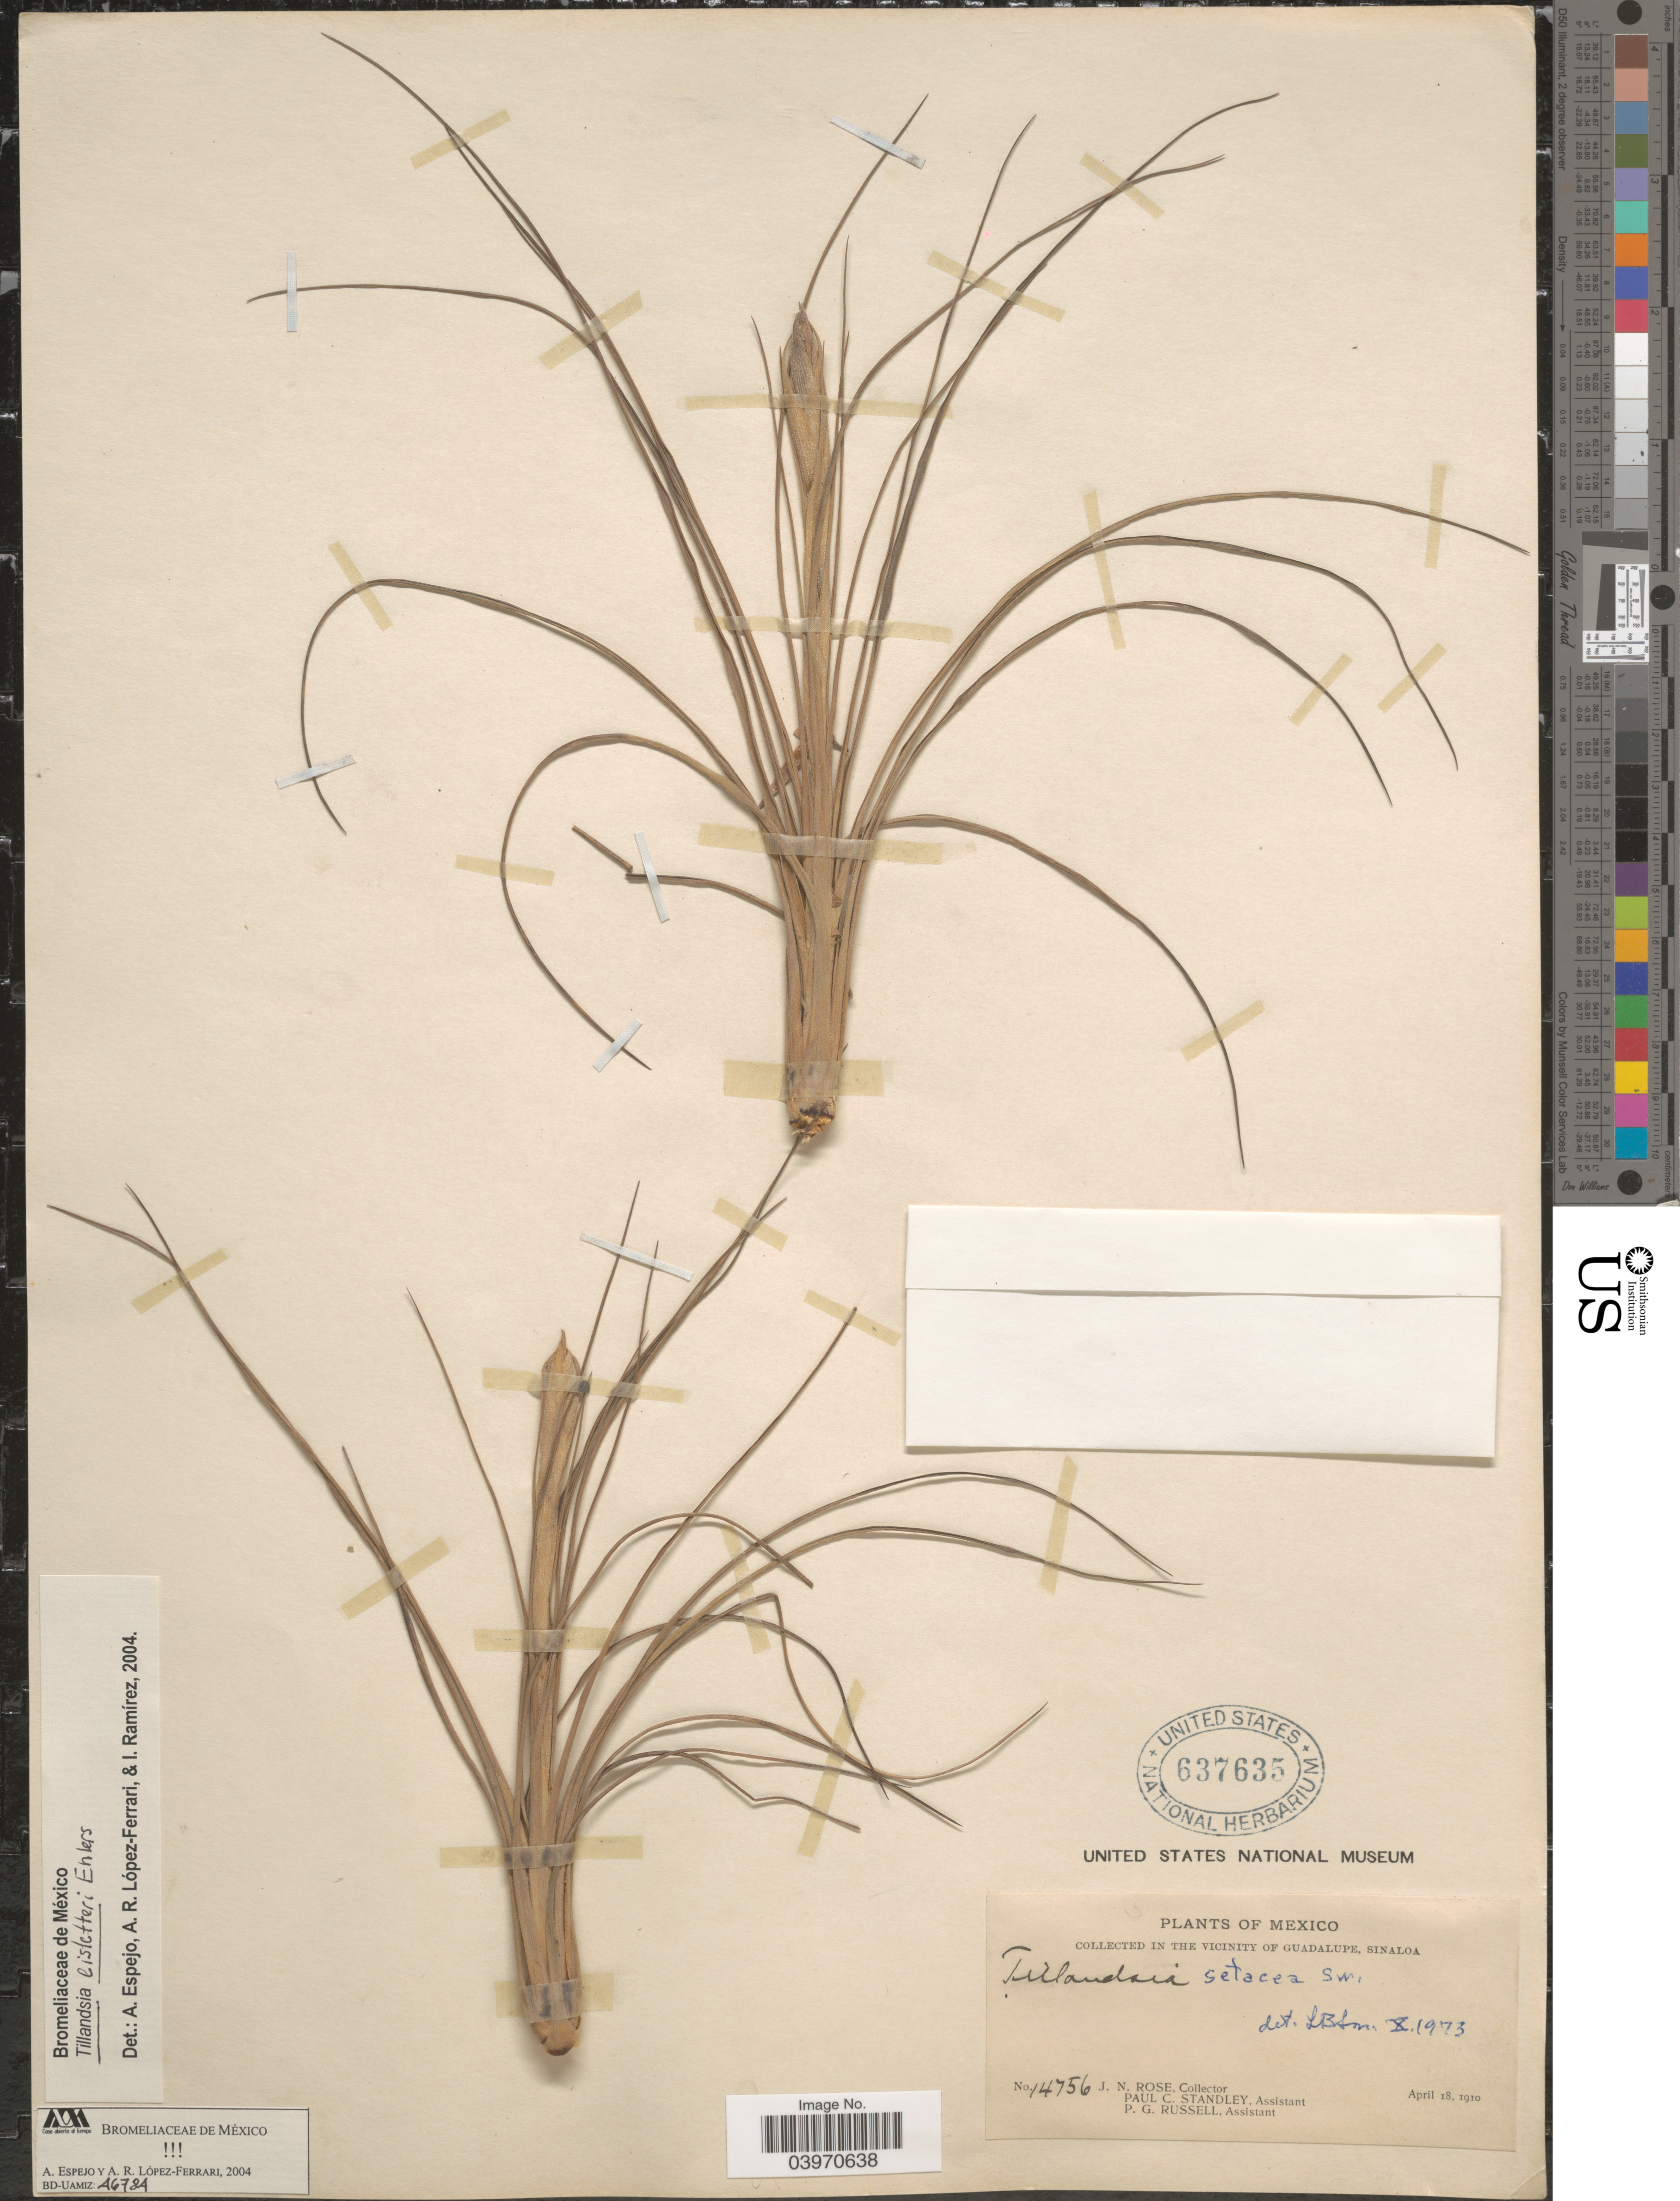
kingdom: Plantae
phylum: Tracheophyta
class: Liliopsida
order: Poales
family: Bromeliaceae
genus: Tillandsia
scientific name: Tillandsia eistetteri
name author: Ehlers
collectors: J. N. Rose, P. C. Standley & P. G. Russell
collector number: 14756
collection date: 1910-04-18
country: Mexico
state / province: Sinaloa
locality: In the vicinity of Guadalupe.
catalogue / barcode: US 637635